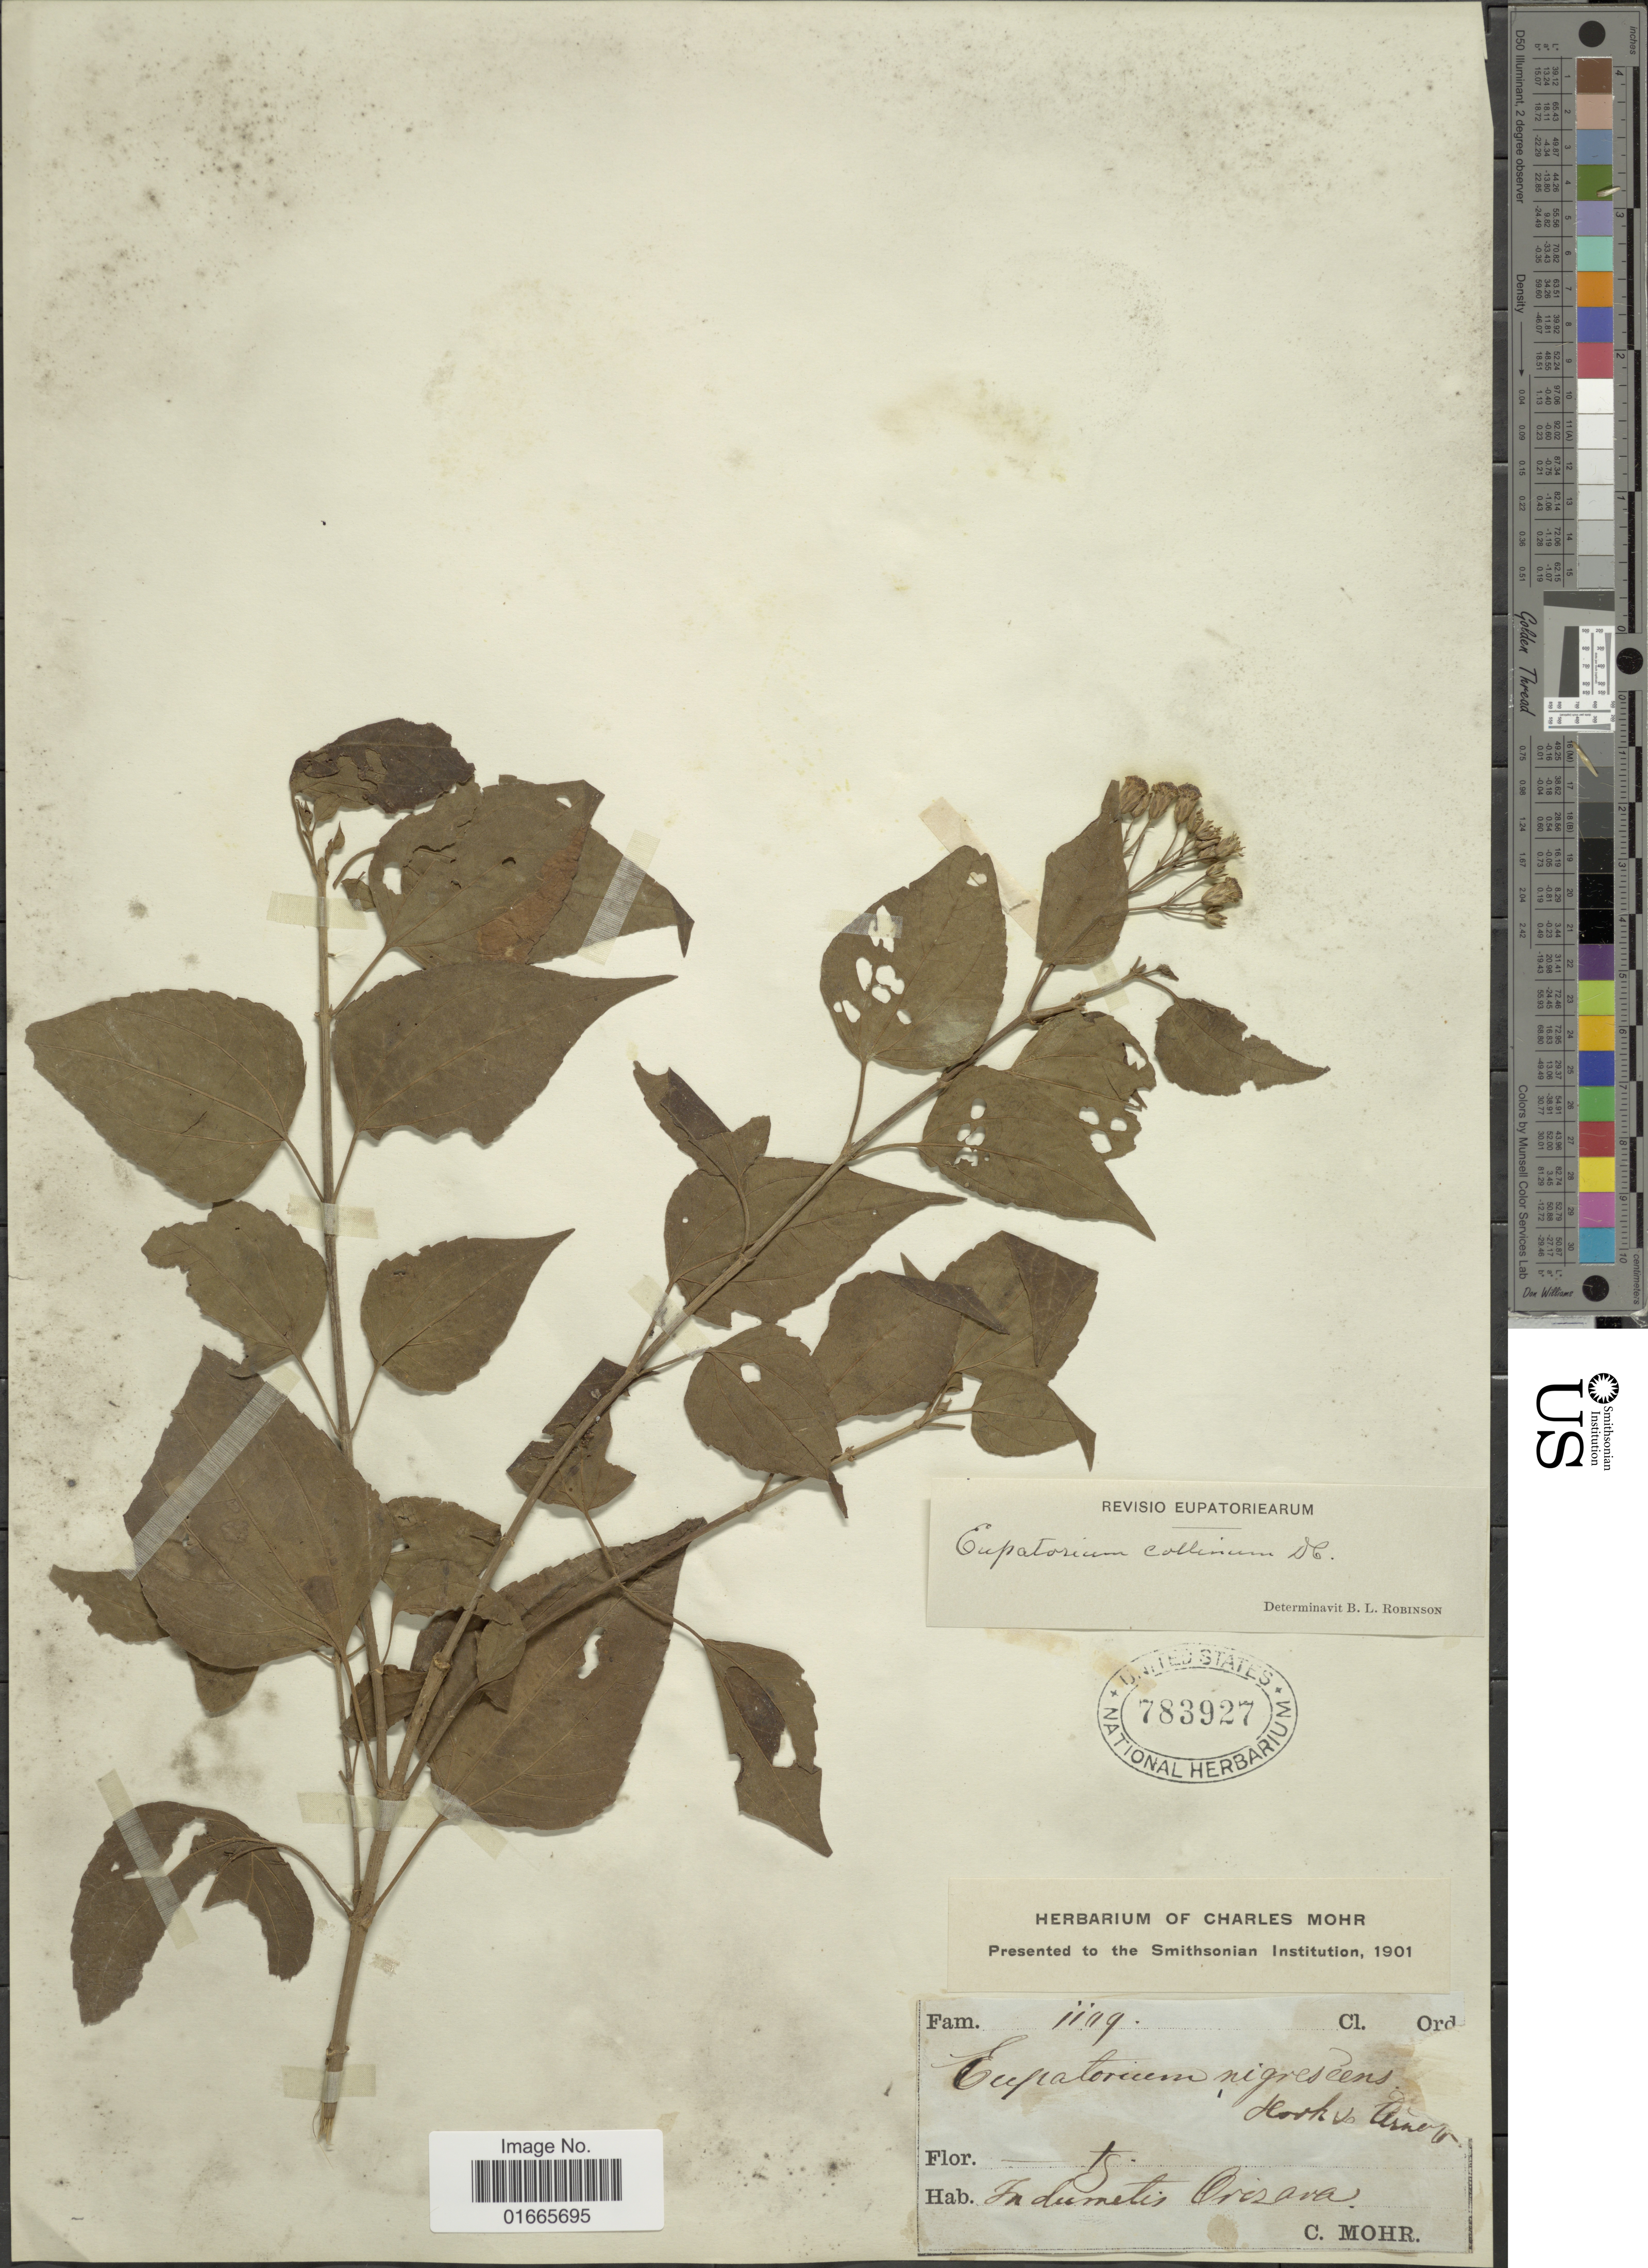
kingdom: Plantae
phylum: Tracheophyta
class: Magnoliopsida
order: Asterales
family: Asteraceae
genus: Chromolaena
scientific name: Chromolaena collina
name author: (DC.) R.M. King & H. Rob.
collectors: C. T. Mohr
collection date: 1901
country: Mexico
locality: In dumetis Orizaba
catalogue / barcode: US 783927